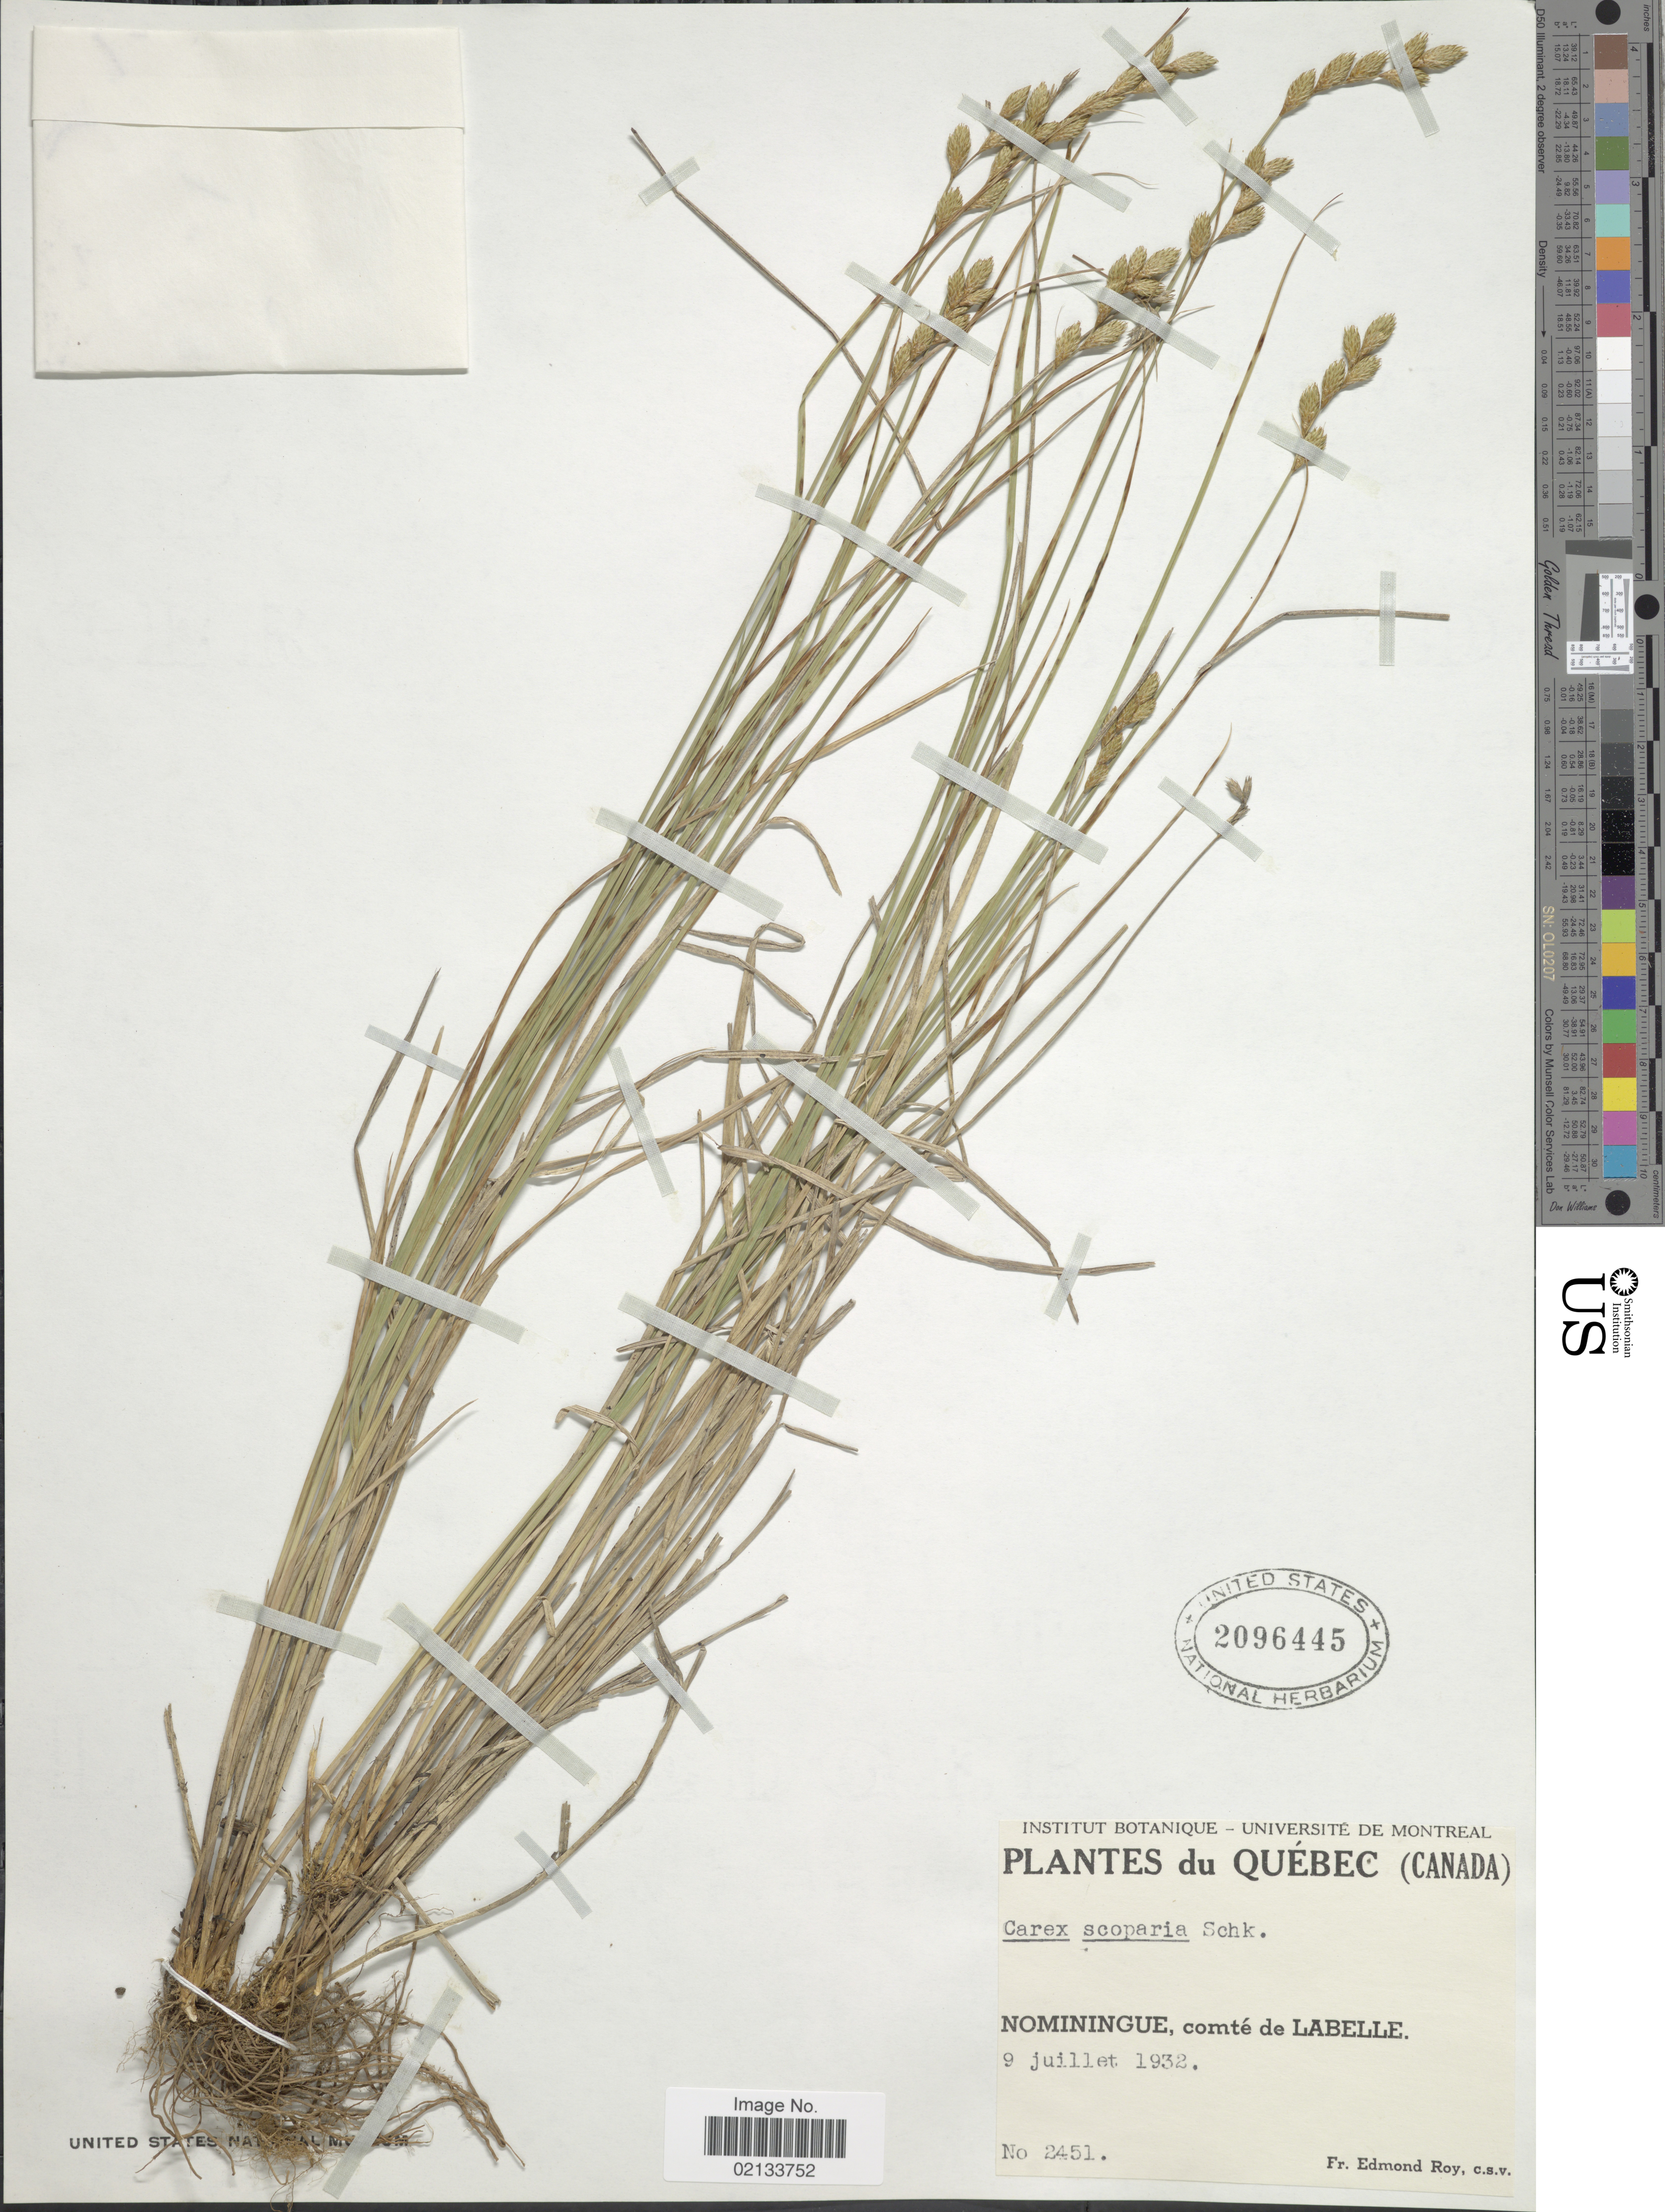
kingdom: Plantae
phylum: Tracheophyta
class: Liliopsida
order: Poales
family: Cyperaceae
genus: Carex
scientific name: Carex scoparia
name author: Schkuhr ex Willd.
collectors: E. Roy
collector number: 2451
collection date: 1932-07-09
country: Canada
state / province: Quebec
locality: Nominingue, comté de Labelle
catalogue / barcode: US 2096445